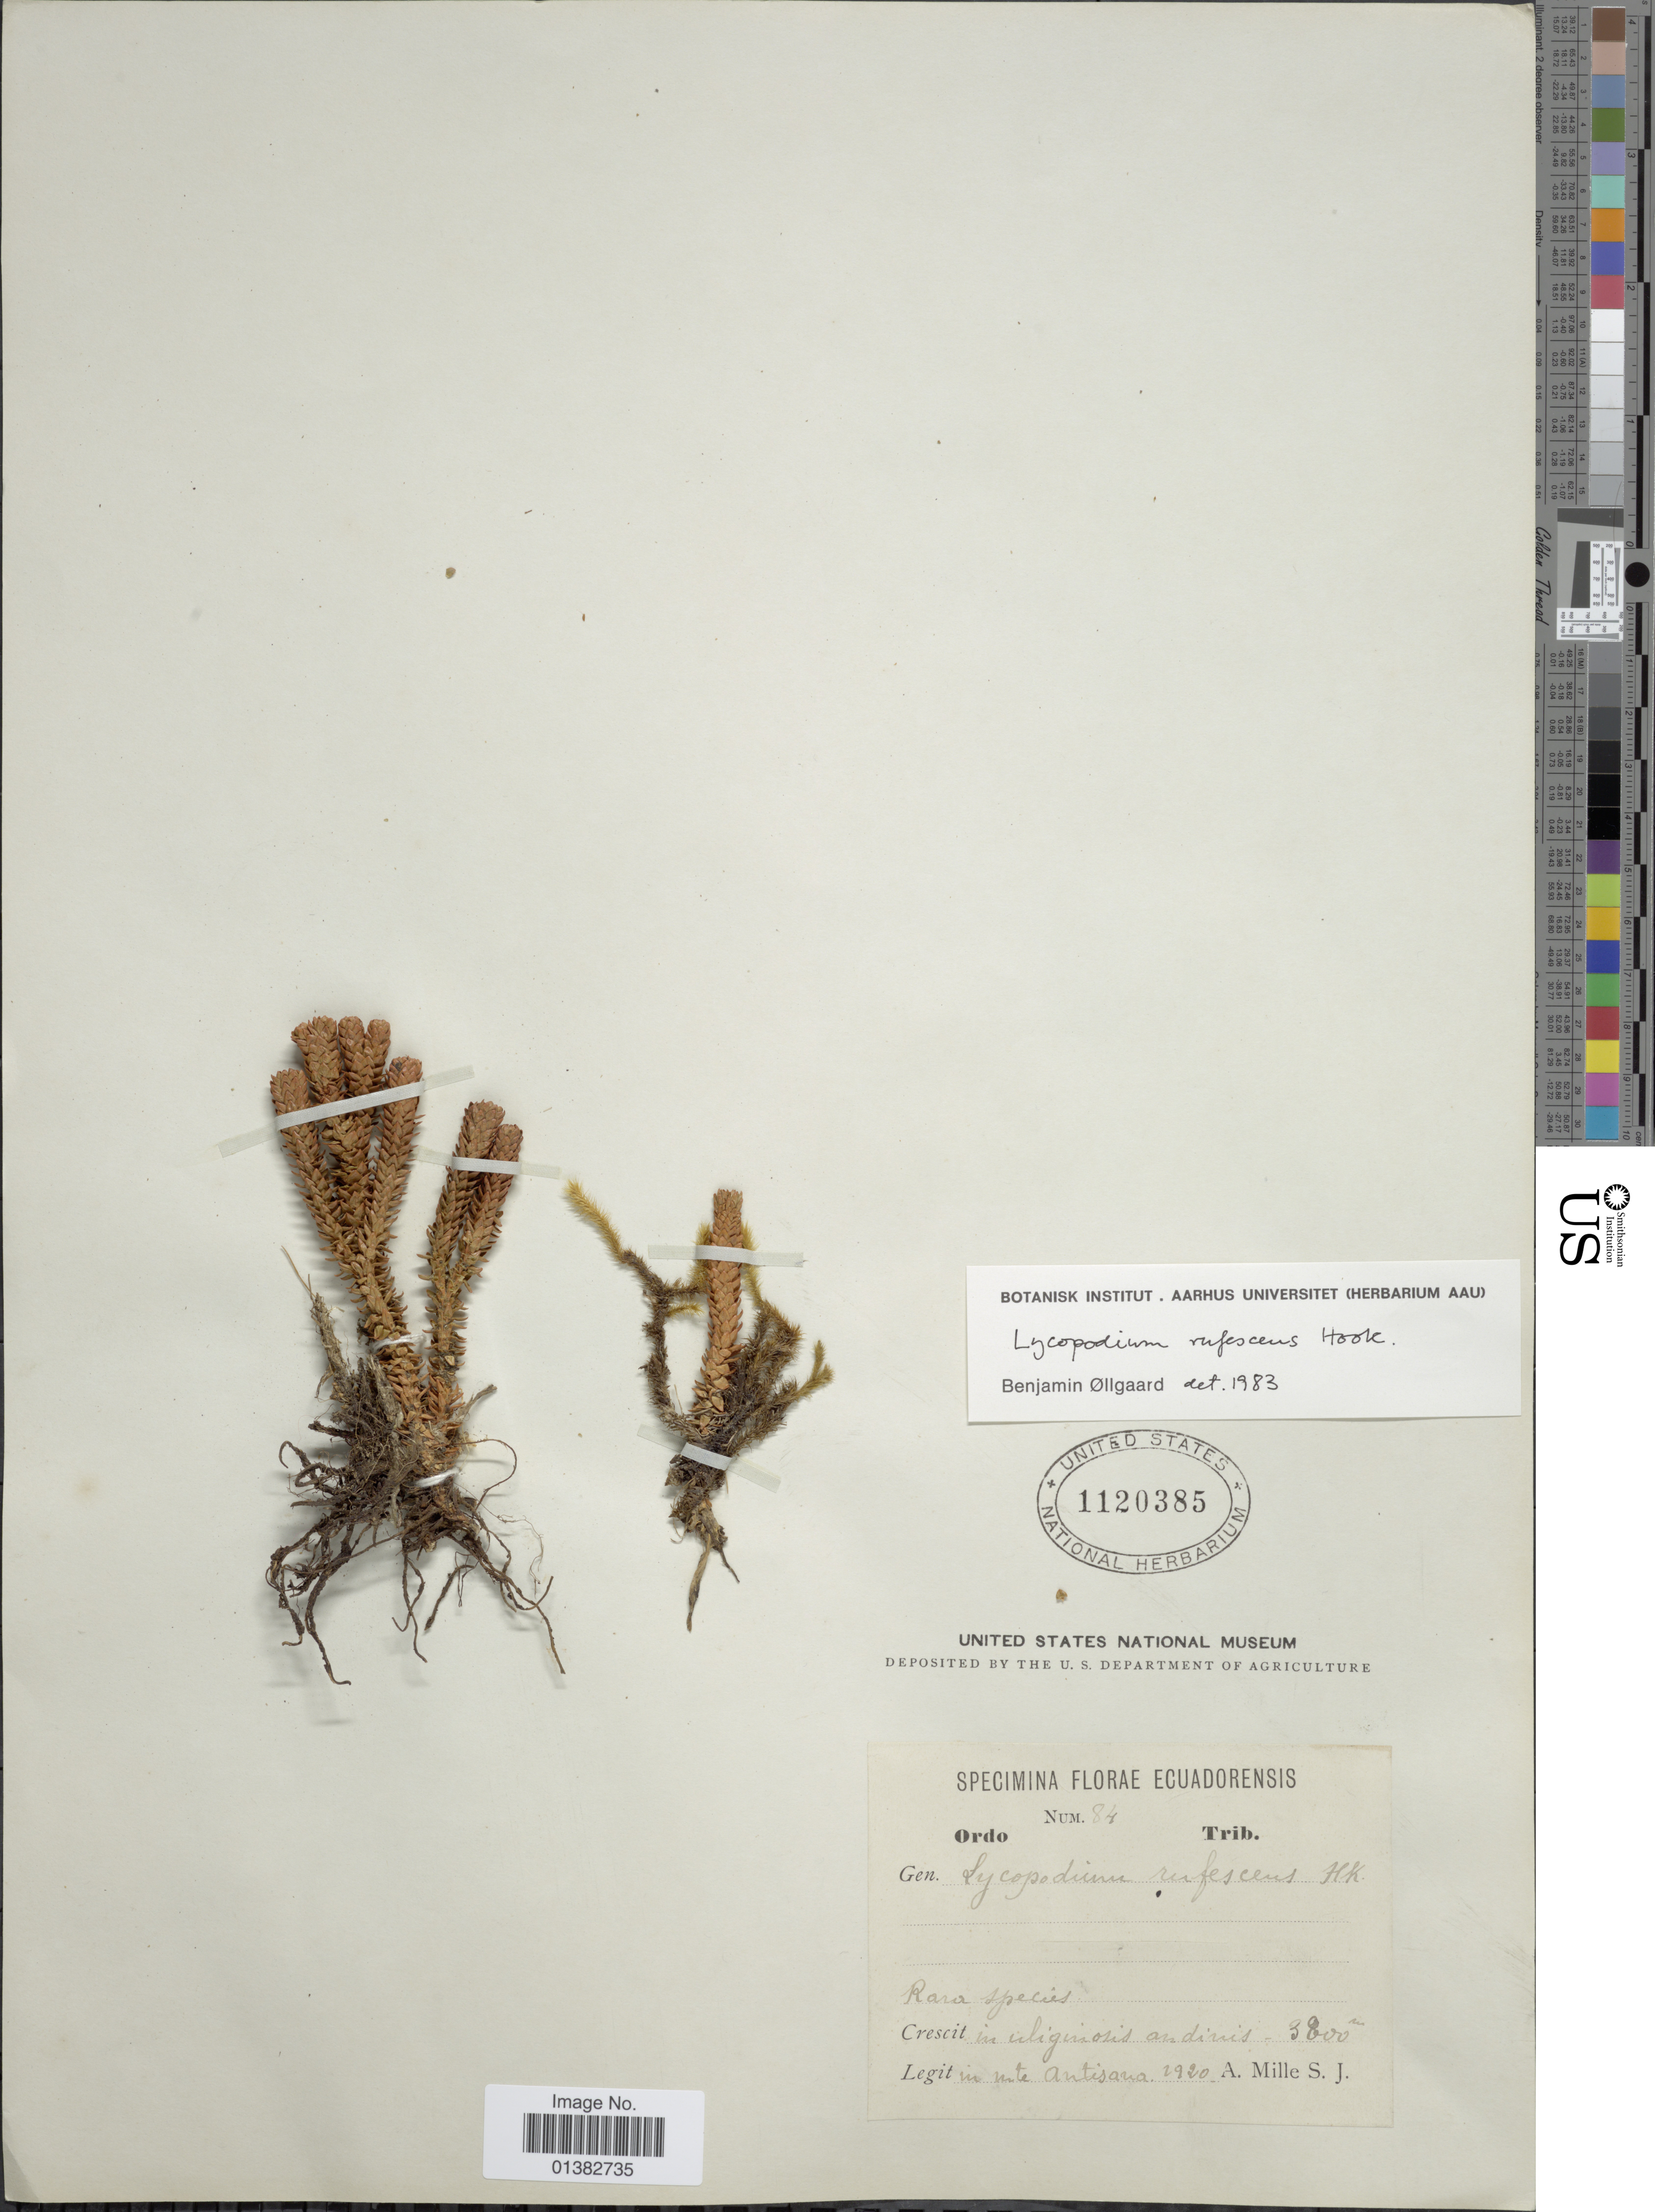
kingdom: Plantae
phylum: Tracheophyta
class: Lycopodiopsida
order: Lycopodiales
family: Lycopodiaceae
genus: Phlegmariurus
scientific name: Phlegmariurus rufescens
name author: (Hook.) B. Øllg.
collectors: A. Mille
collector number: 84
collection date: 1920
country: Ecuador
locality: In uliginosis andinis, in mte Antisana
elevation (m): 3800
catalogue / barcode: US 1120385